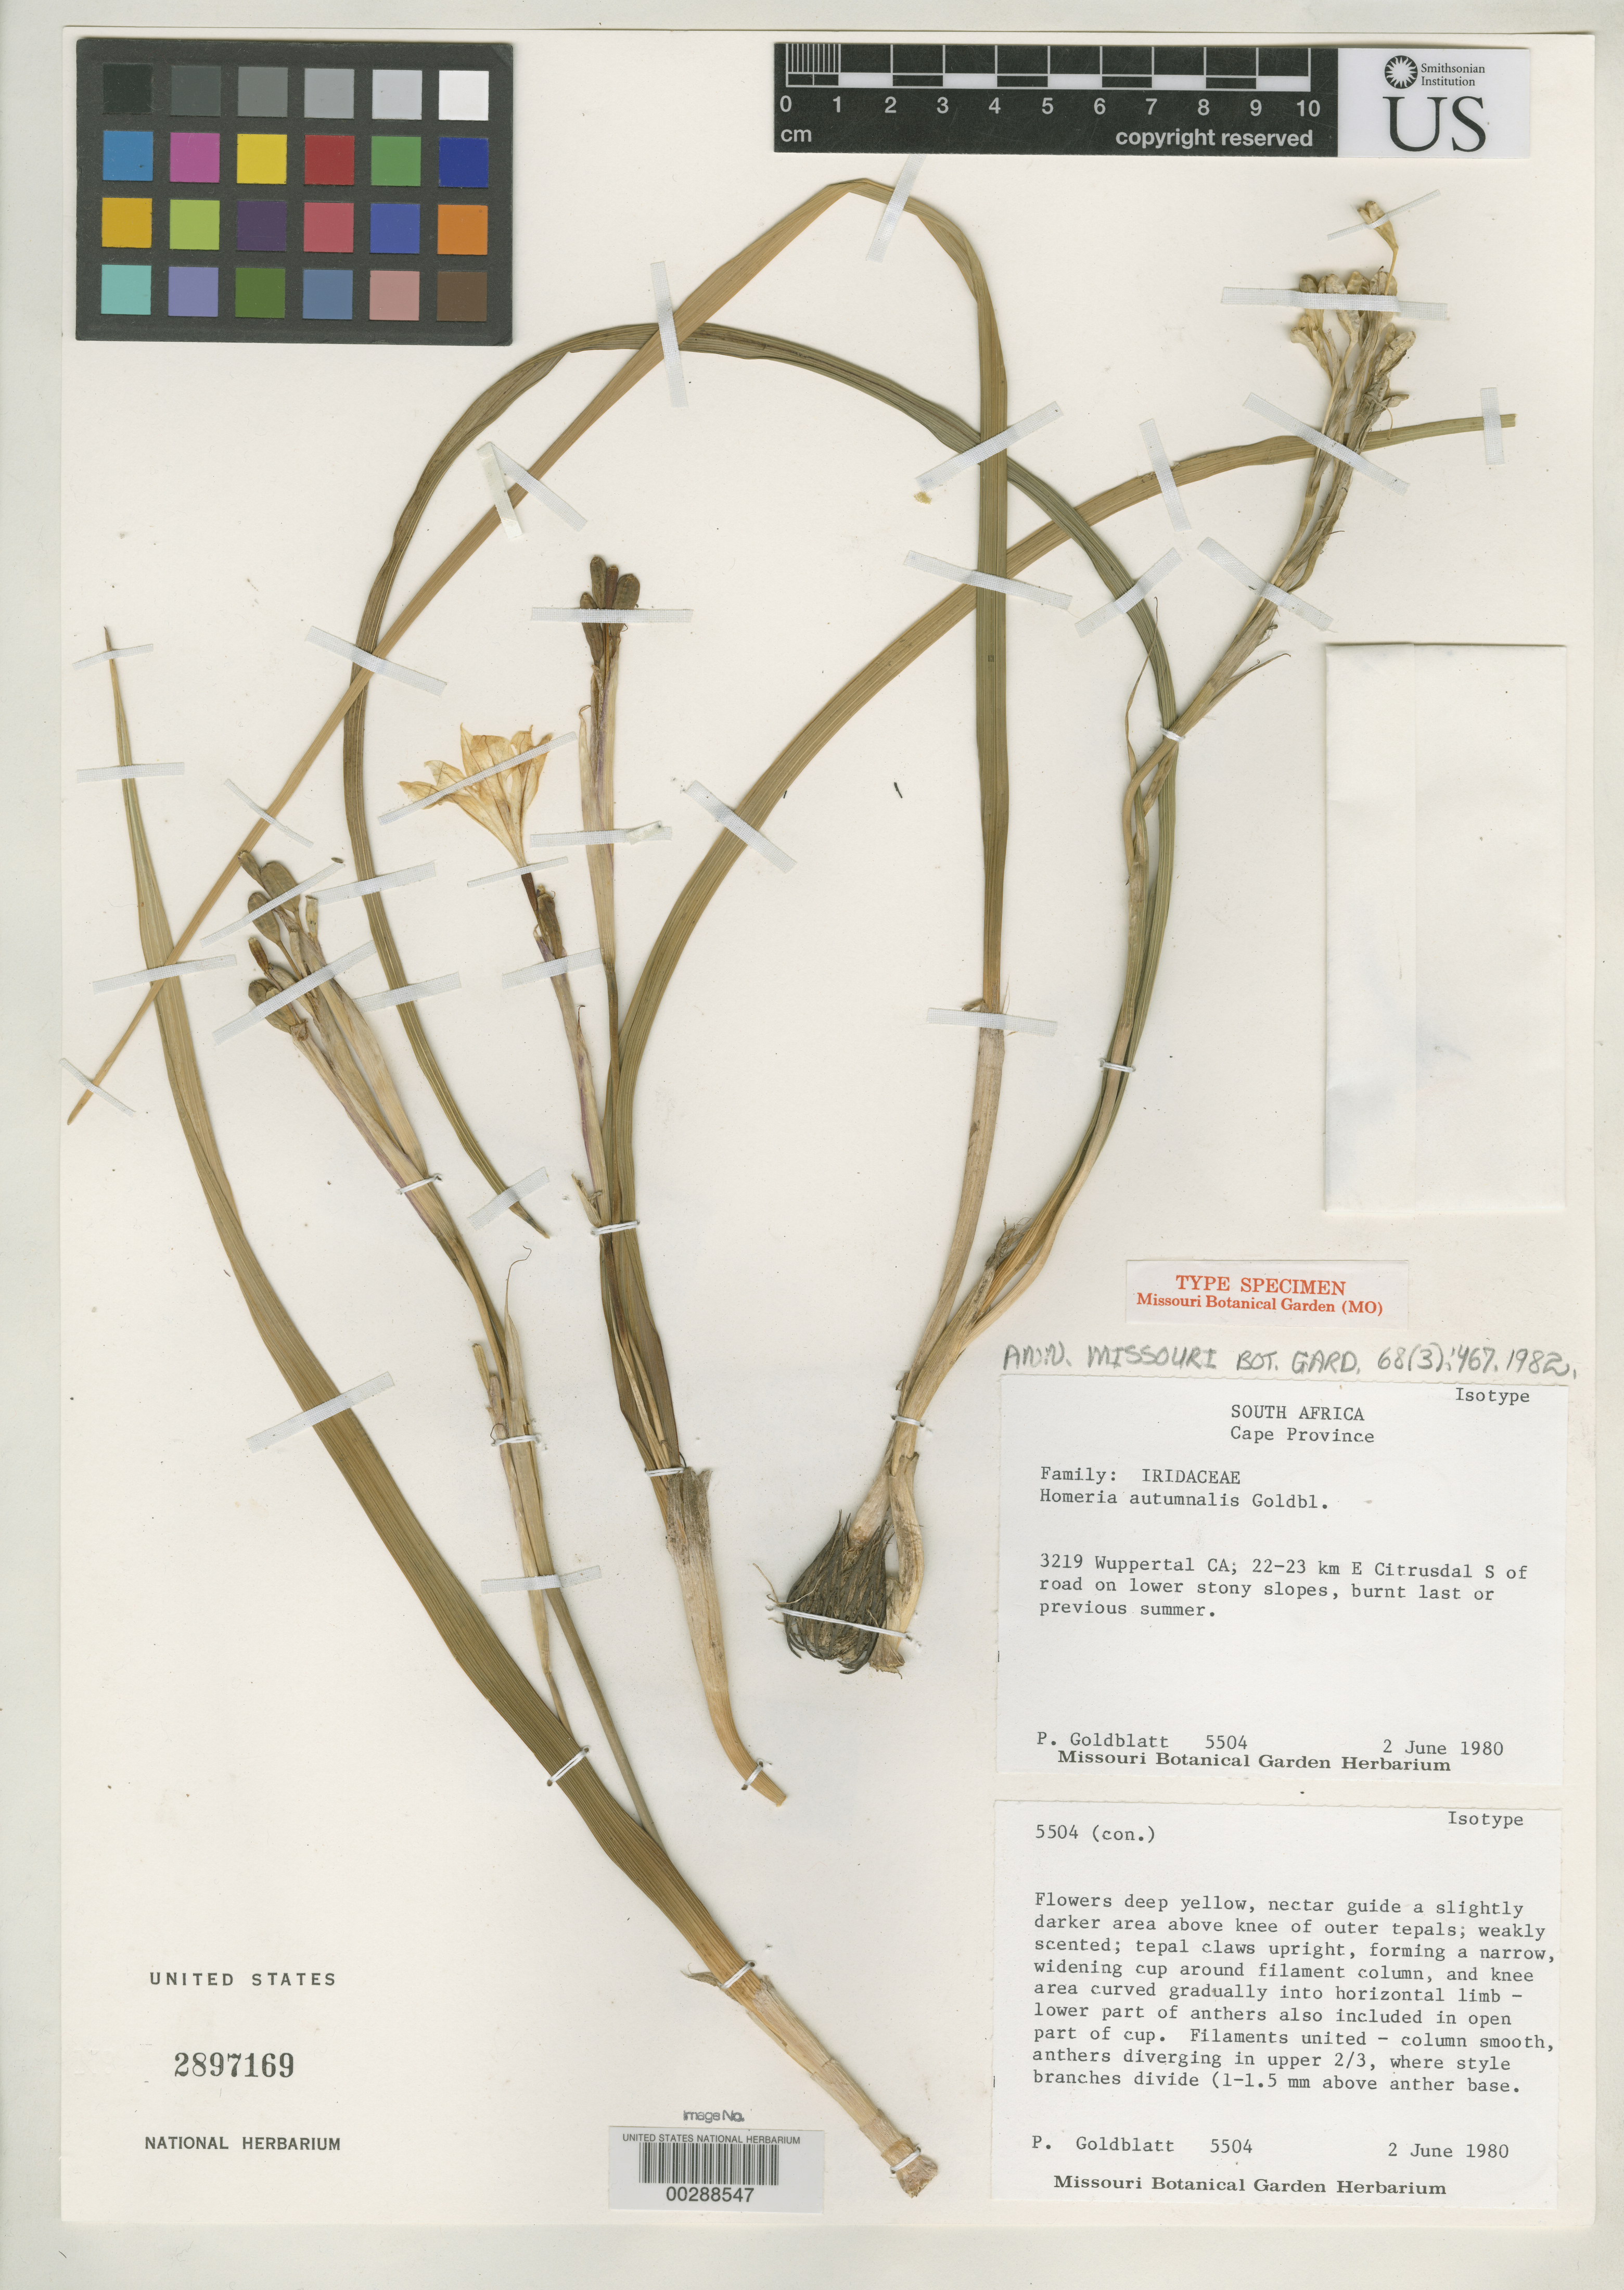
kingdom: Plantae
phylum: Tracheophyta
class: Liliopsida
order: Asparagales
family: Iridaceae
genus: Homeria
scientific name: Homeria autumnalis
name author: Goldblatt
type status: Isotype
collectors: P. Goldblatt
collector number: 5504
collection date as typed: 02 Jun 1980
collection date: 1980-06-02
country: South Africa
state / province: Western Cape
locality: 32.19 Wuppertal CA, 22-23 km E Citrusdal S of road on lower stony slopes.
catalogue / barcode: US 2897169